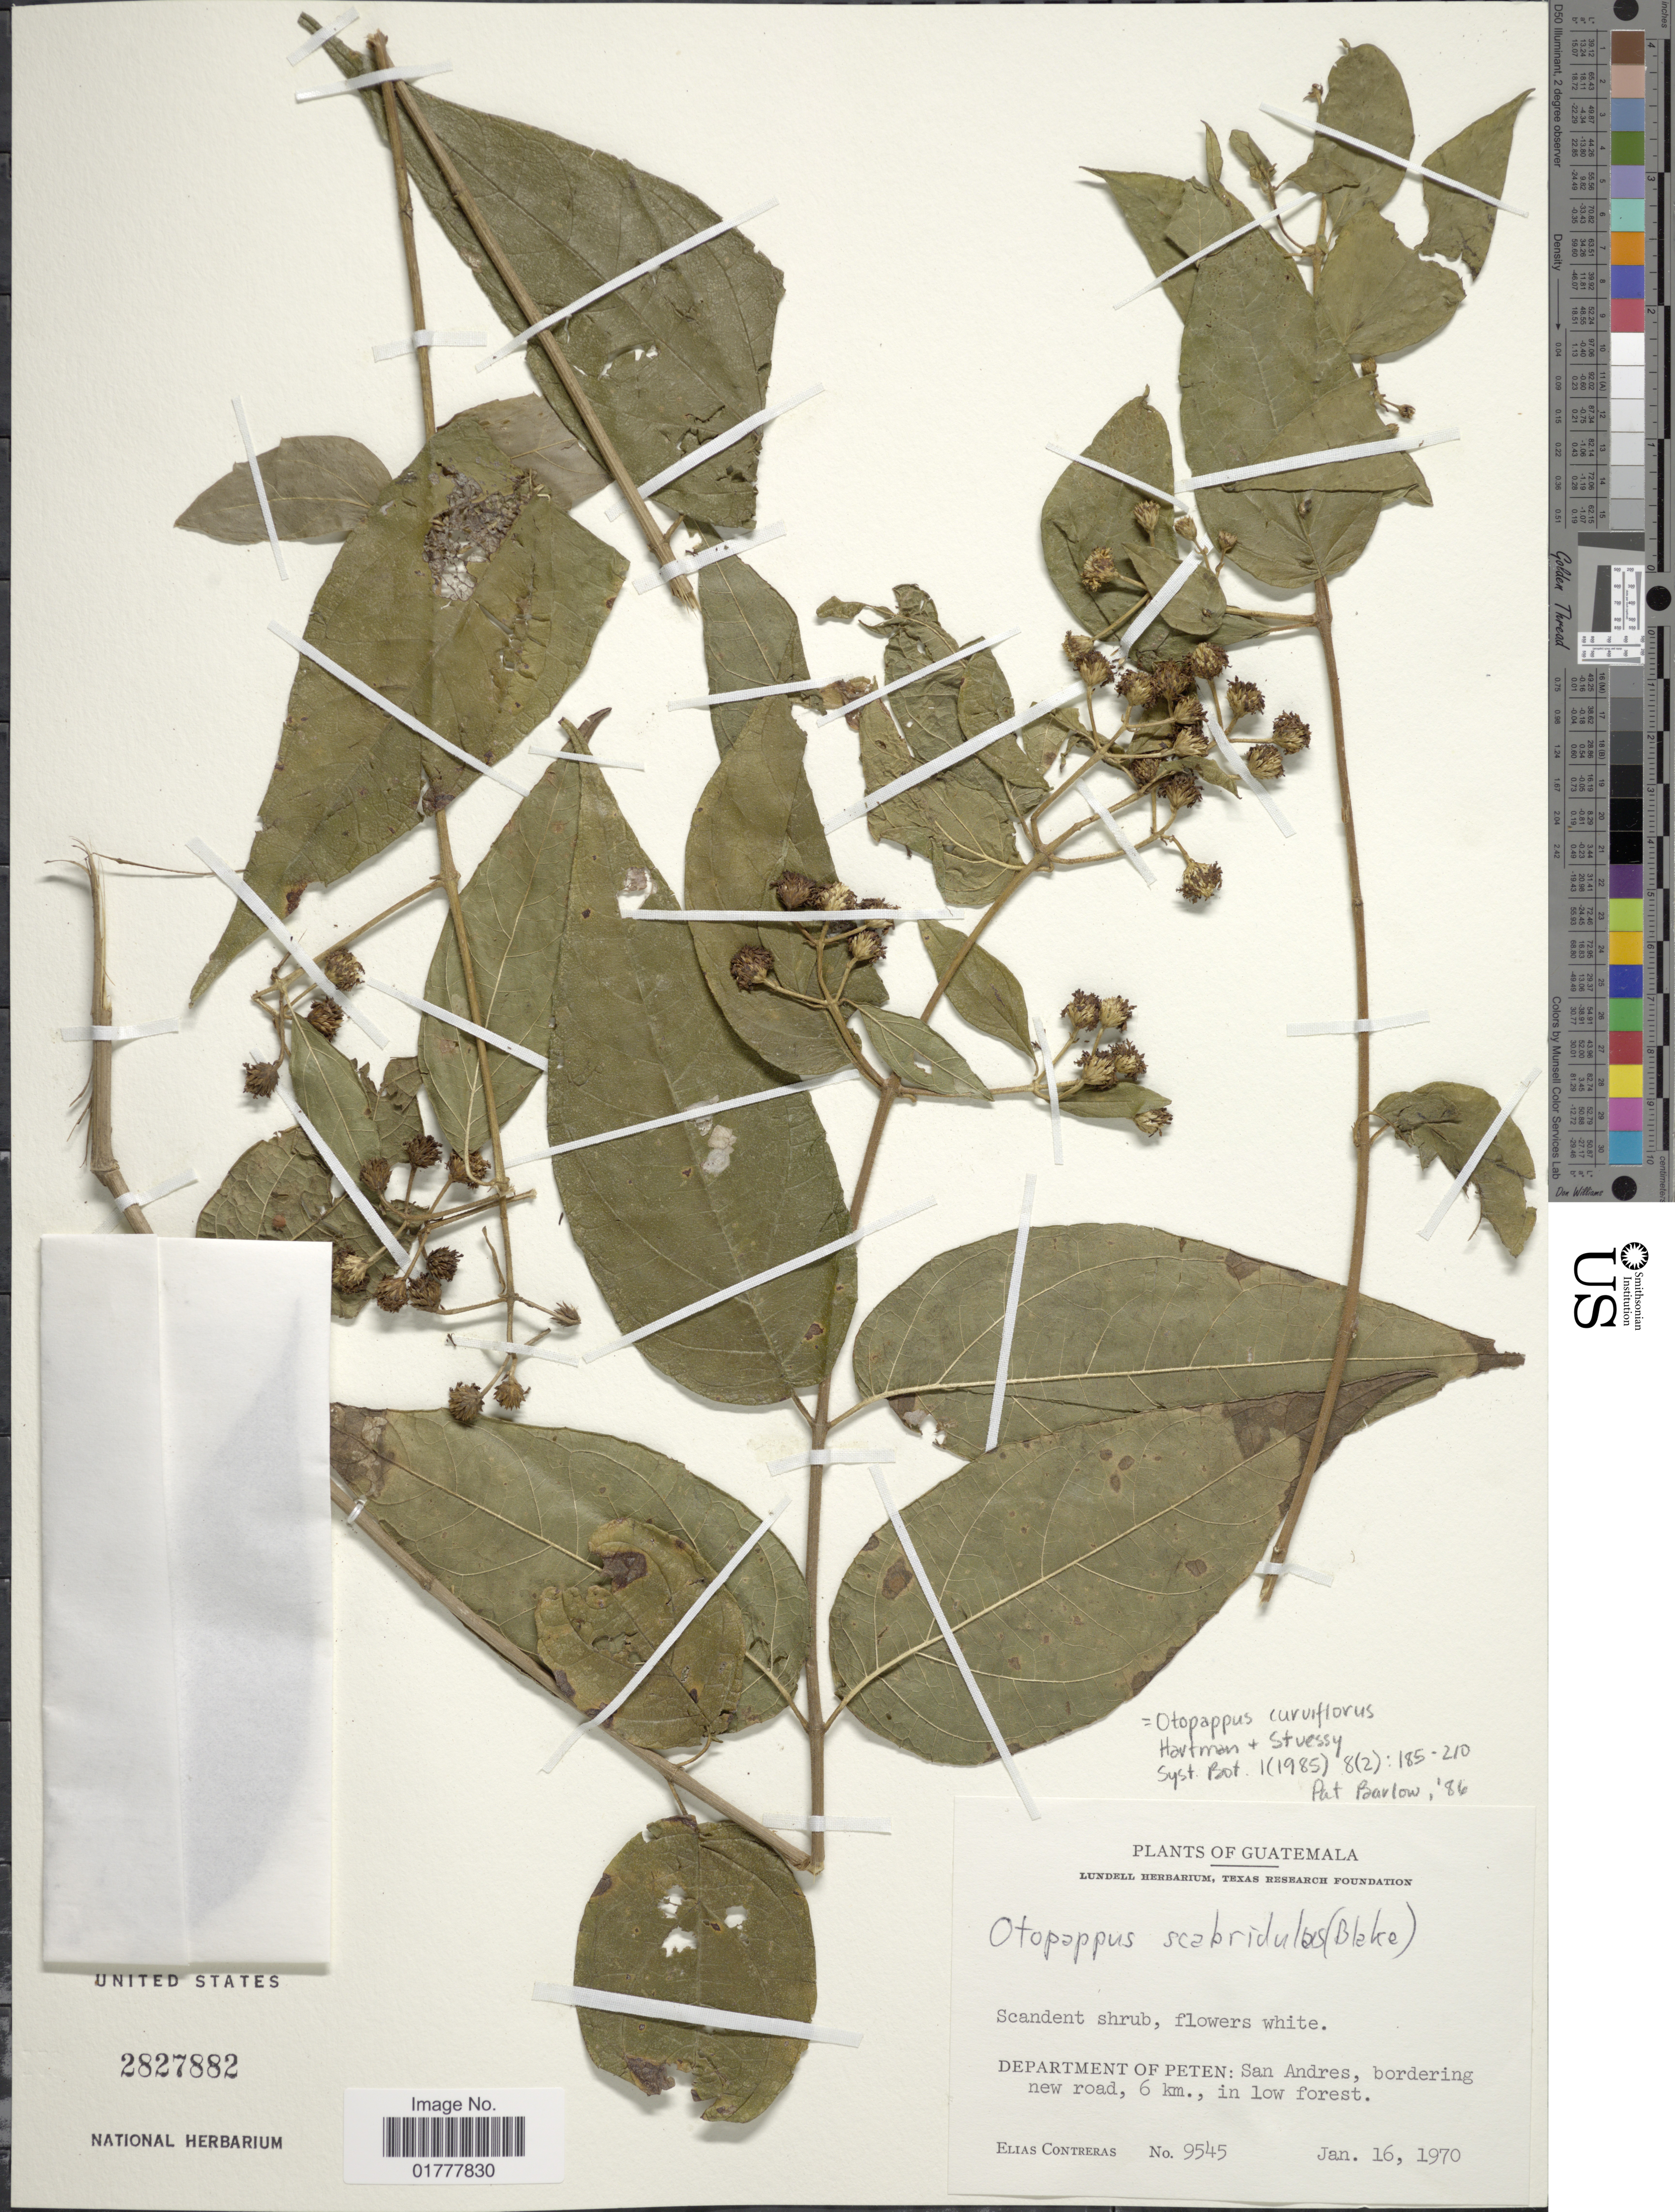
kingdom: Plantae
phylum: Tracheophyta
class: Magnoliopsida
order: Asterales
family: Asteraceae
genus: Otopappus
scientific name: Otopappus curviflorus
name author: (R. Br.) Hemsl.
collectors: E. Contreras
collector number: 9545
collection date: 1970-01-16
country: Guatemala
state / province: El Petén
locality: Department of Peten: San Andres, bordering new road, 6 km., in low forest.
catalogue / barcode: US 2827882